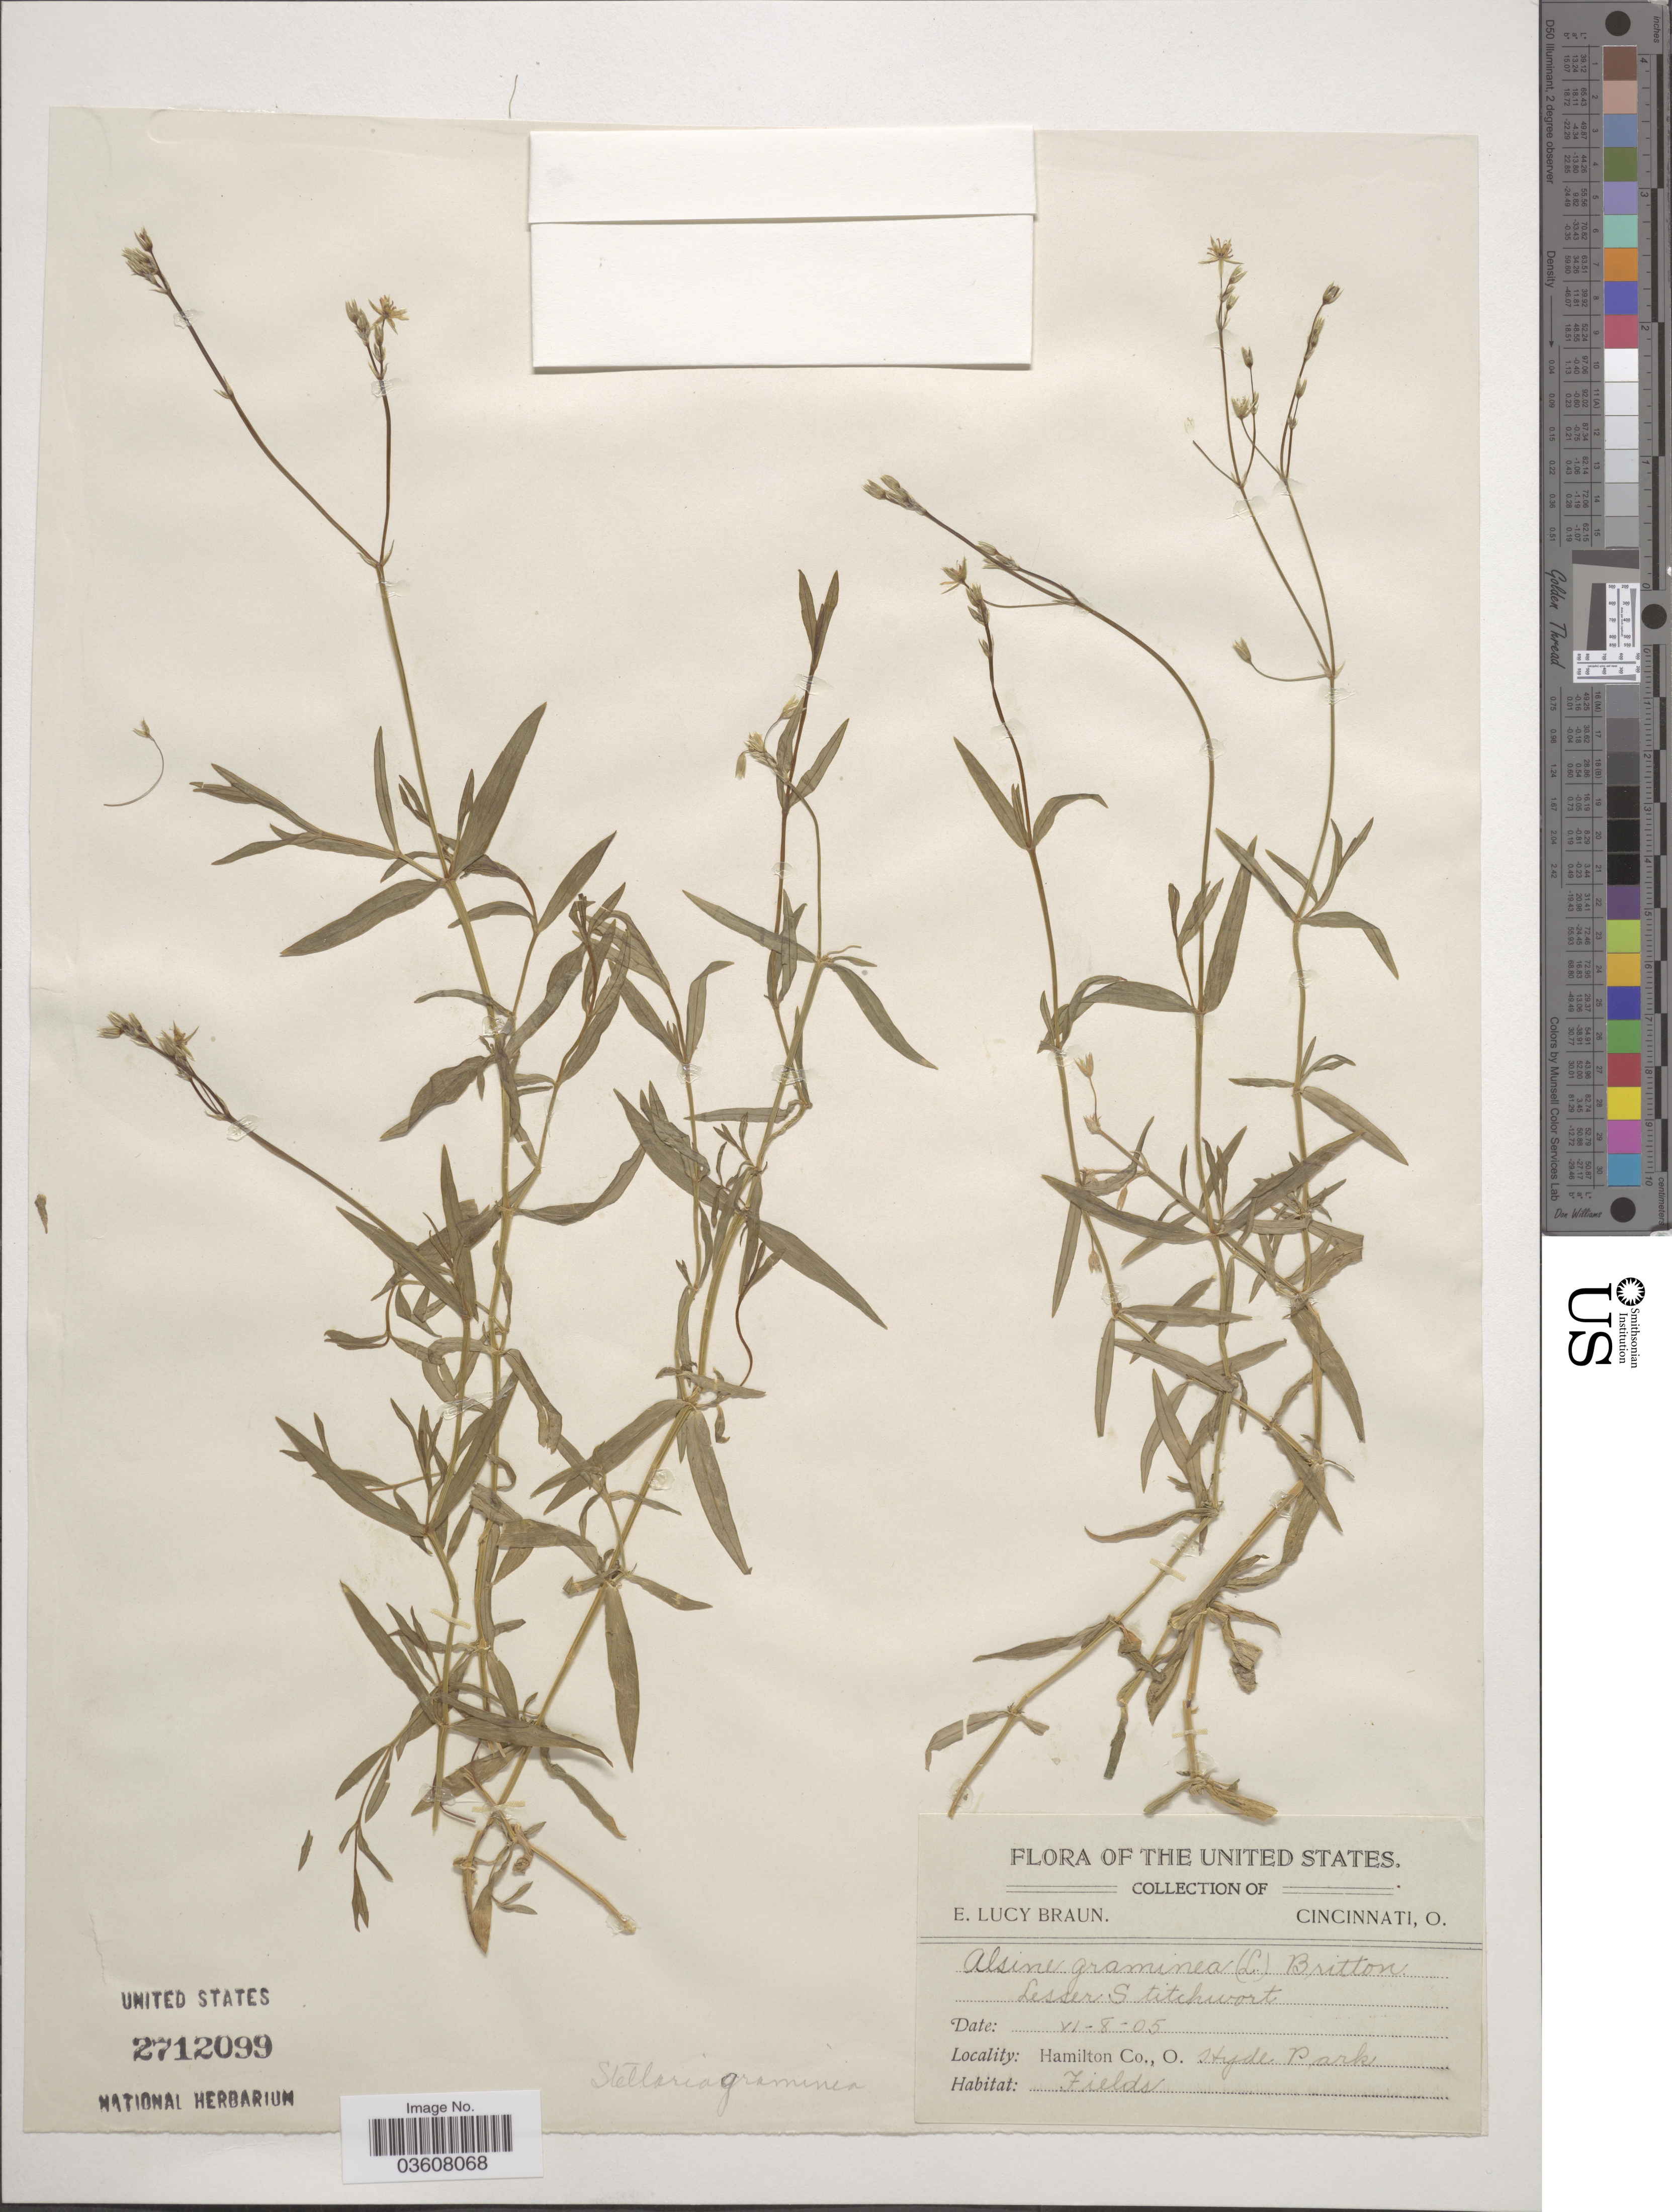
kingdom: Plantae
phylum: Tracheophyta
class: Magnoliopsida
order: Caryophyllales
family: Caryophyllaceae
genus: Stellaria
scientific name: Stellaria graminea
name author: L.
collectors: E. L. Braun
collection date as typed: Transcribed d/m/y: 8/6/5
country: United States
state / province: Ohio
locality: Hamilton Co. Hyde Park.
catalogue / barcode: US 2712099